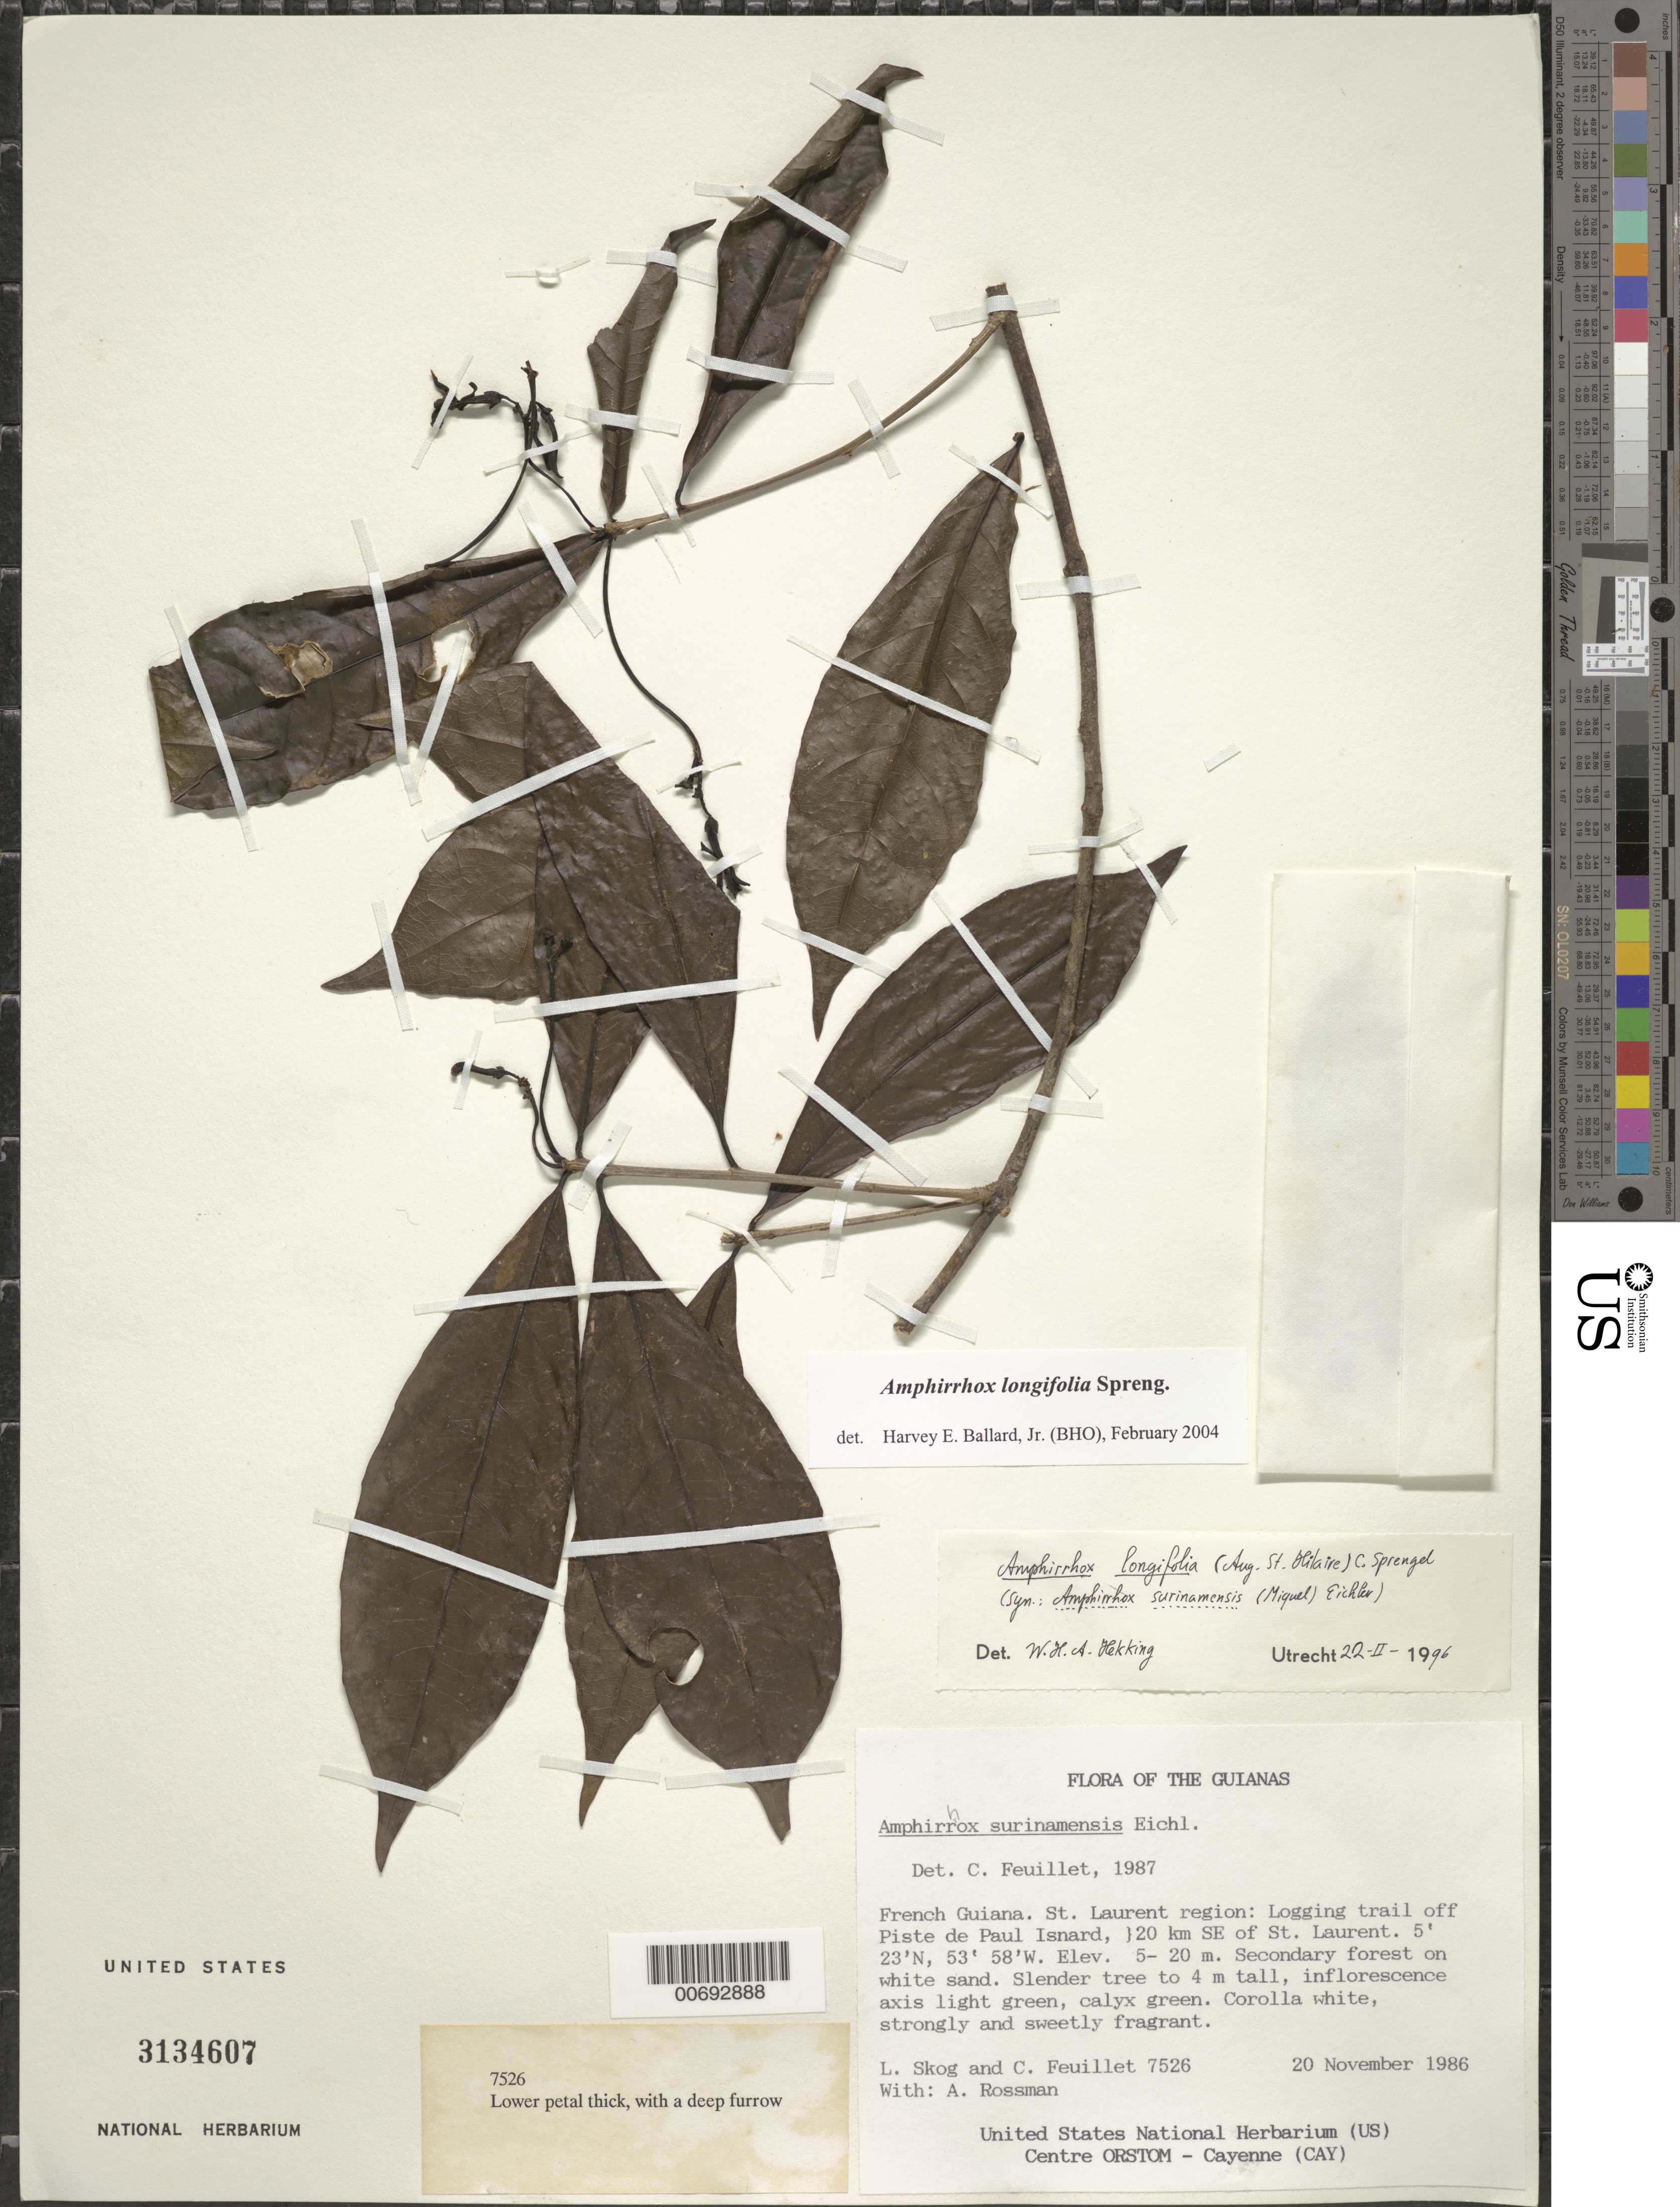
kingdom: Plantae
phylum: Tracheophyta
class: Magnoliopsida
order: Malpighiales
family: Violaceae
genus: Amphirrhox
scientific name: Amphirrhox surinamensis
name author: Eichler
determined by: Feuillet, C.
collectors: L. E. Skog, C. Feuillet & A. Rossman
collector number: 7526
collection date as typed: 20 November 1986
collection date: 1986-11-20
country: French Guiana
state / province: Saint-Laurent-du-Maroni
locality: Logging trail off Piste de Paul Isnard, ±20 km SE of St. Laurent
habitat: Secondary forest on white sand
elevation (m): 5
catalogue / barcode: US 3134607